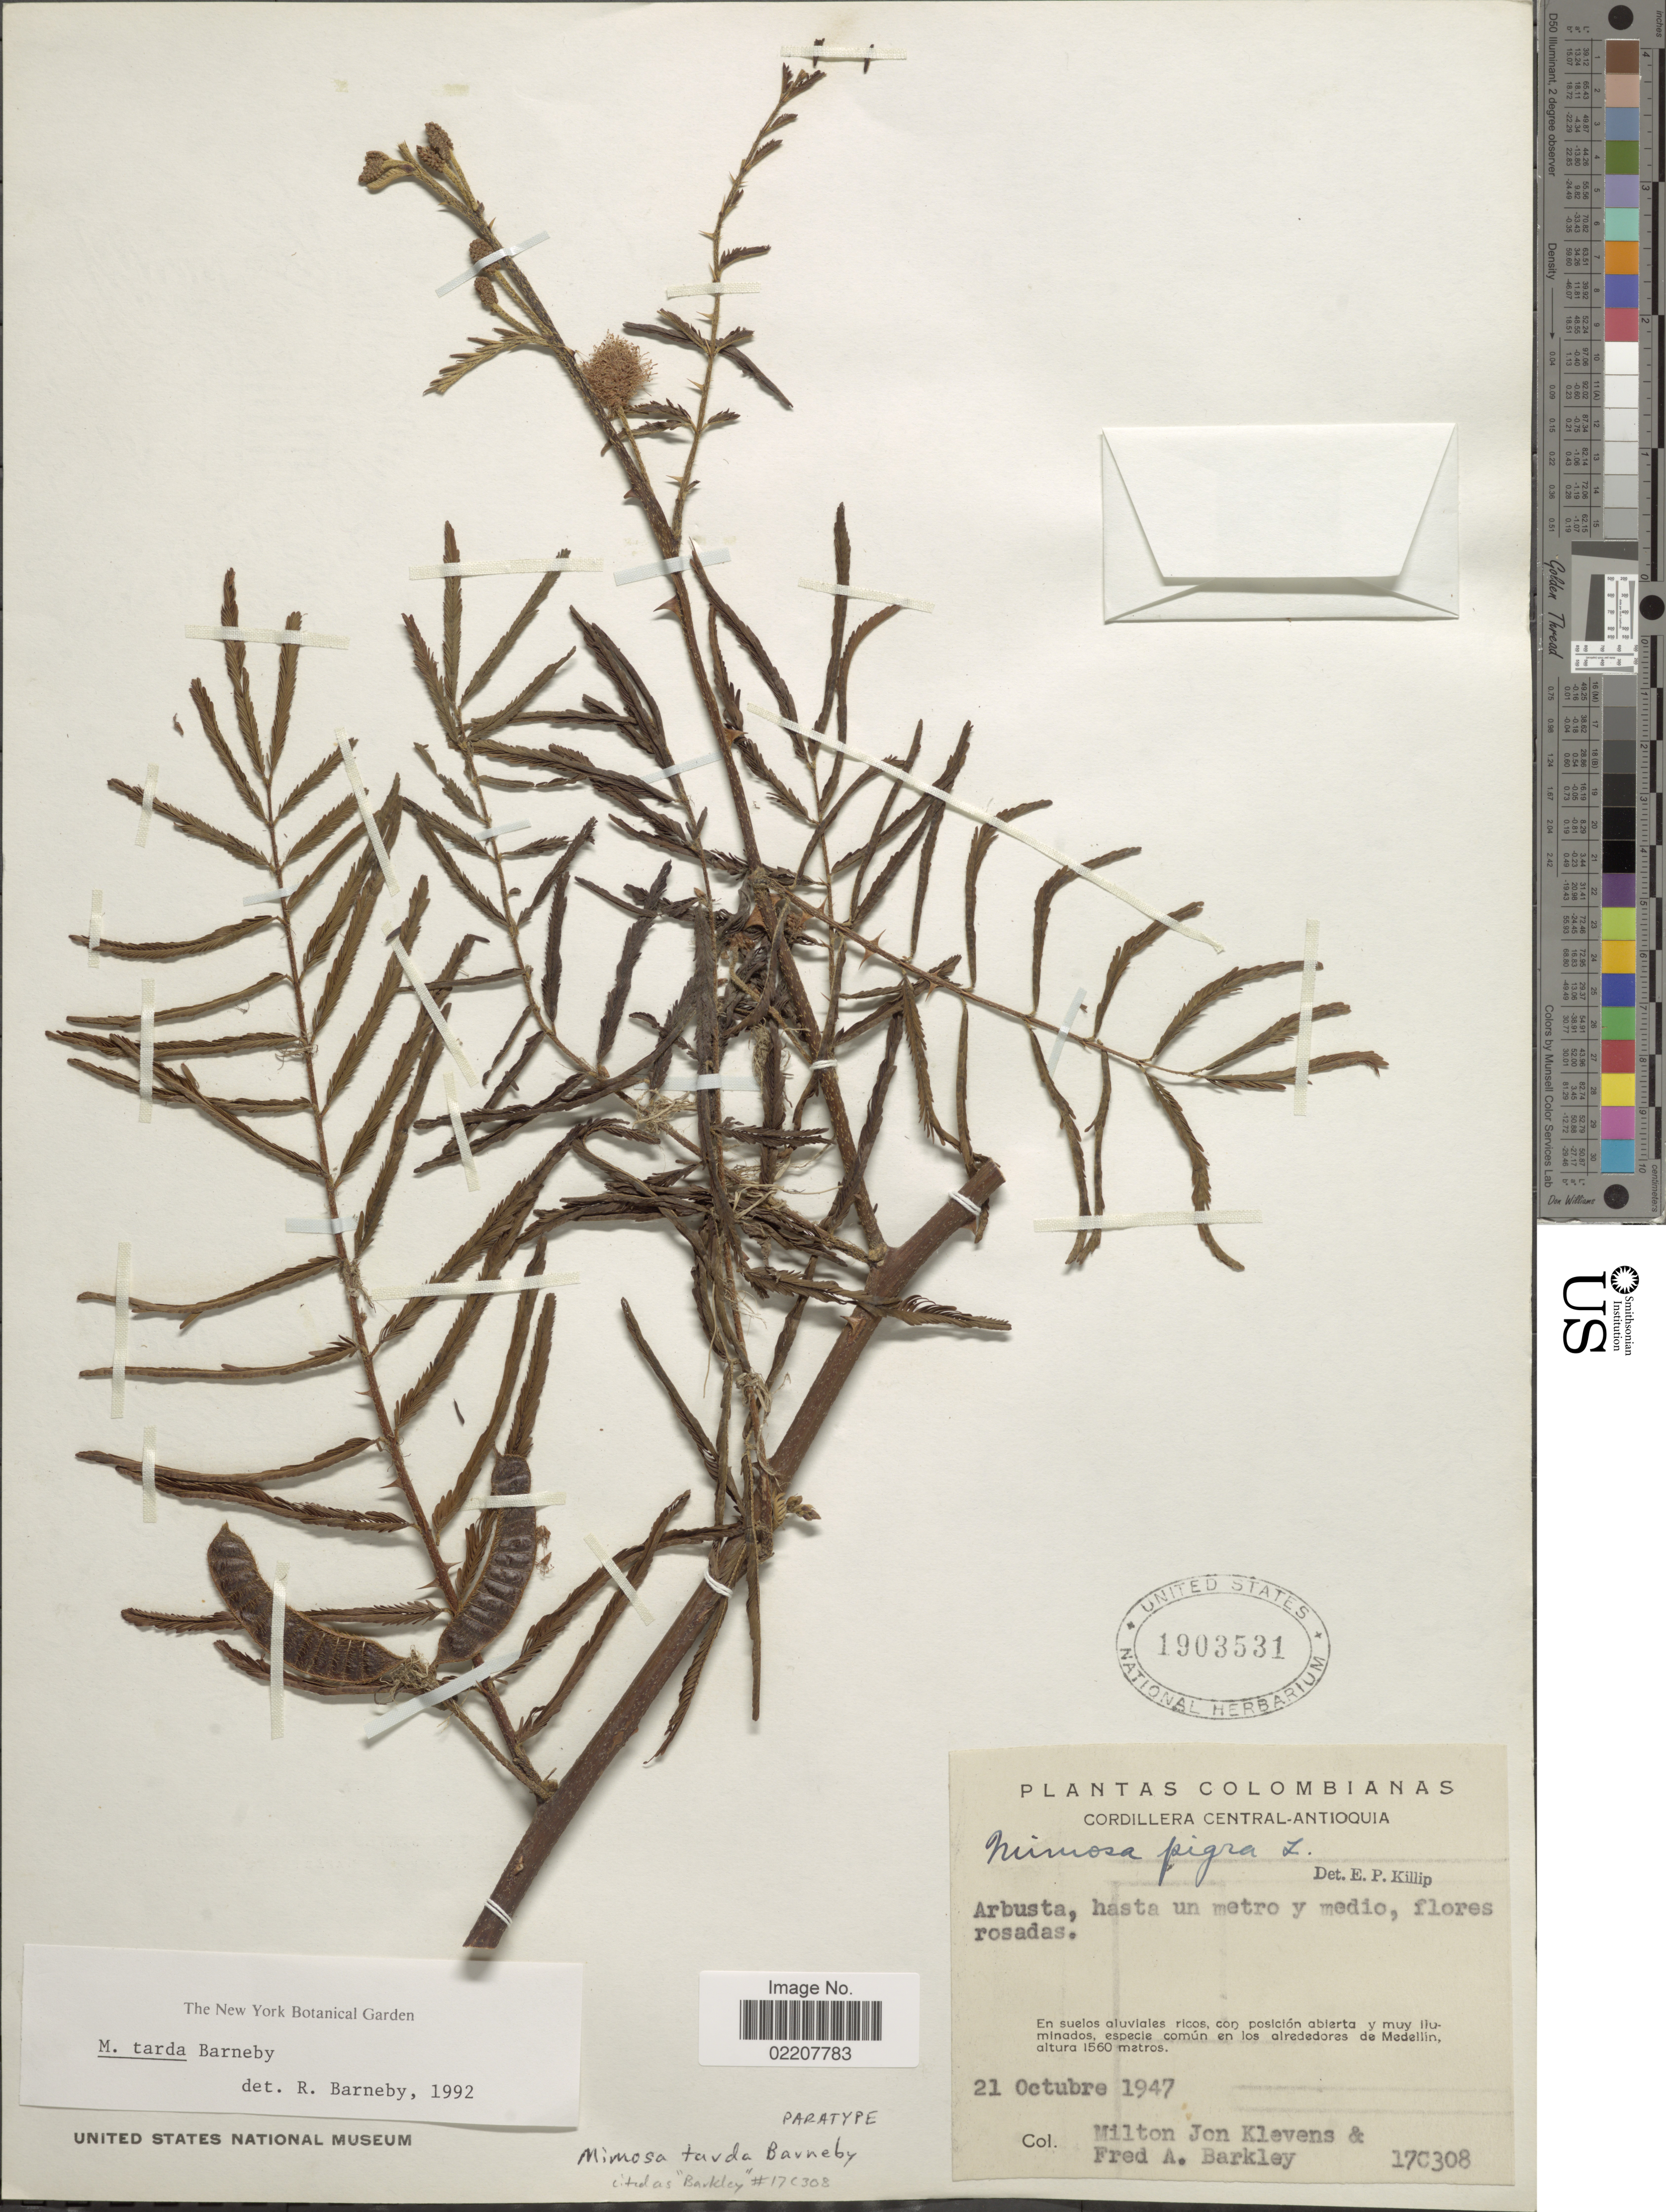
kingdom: Plantae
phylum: Tracheophyta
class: Magnoliopsida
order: Fabales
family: Fabaceae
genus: Mimosa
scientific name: Mimosa tarda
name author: Barneby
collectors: M. Klevens & F. A. Barkley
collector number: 170308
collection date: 1947-10-21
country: Colombia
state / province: Antioquia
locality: Cordillera Central, En suelos aluviales ricos, con posicion abierta y muy llominados, especie comun en los alrededores de Medellin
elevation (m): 1560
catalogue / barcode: US 1903531